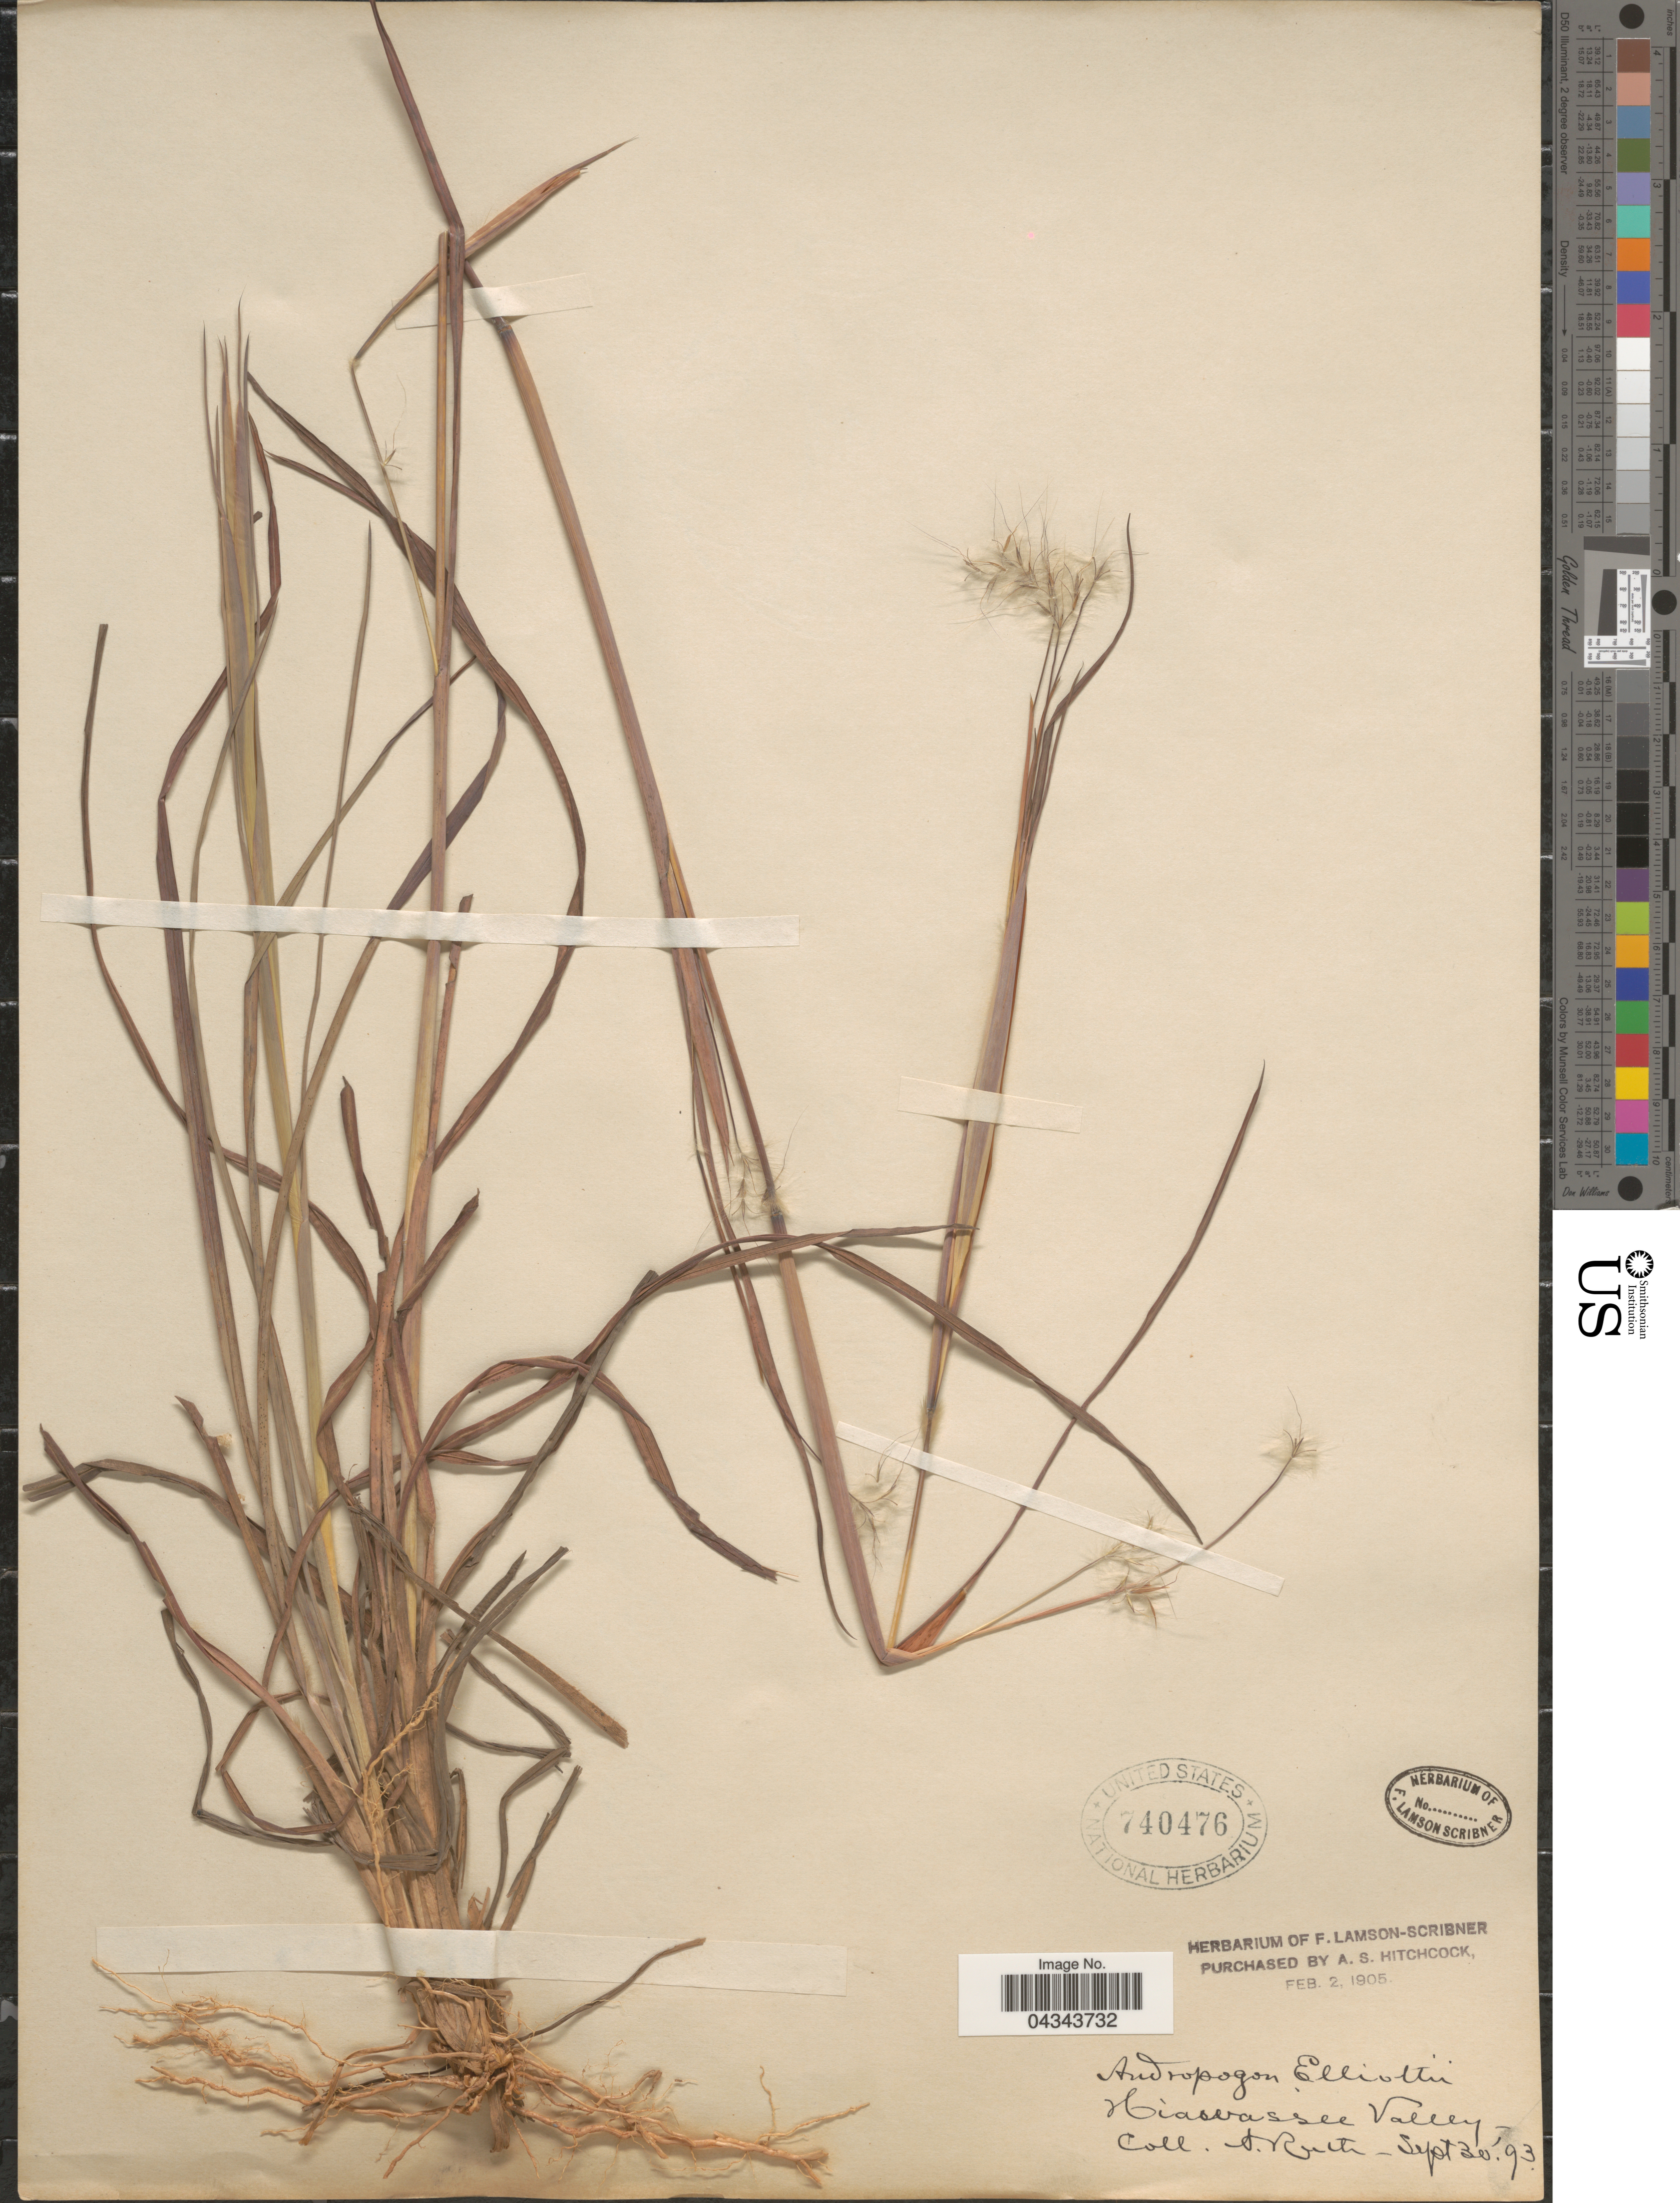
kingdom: Plantae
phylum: Tracheophyta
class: Liliopsida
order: Poales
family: Poaceae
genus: Andropogon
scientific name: Andropogon ternarius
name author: Michx.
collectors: A. Ruth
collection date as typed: Transcribed d/m/y: 30/9/93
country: United States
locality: Hiawassee Valley.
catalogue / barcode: US 740476